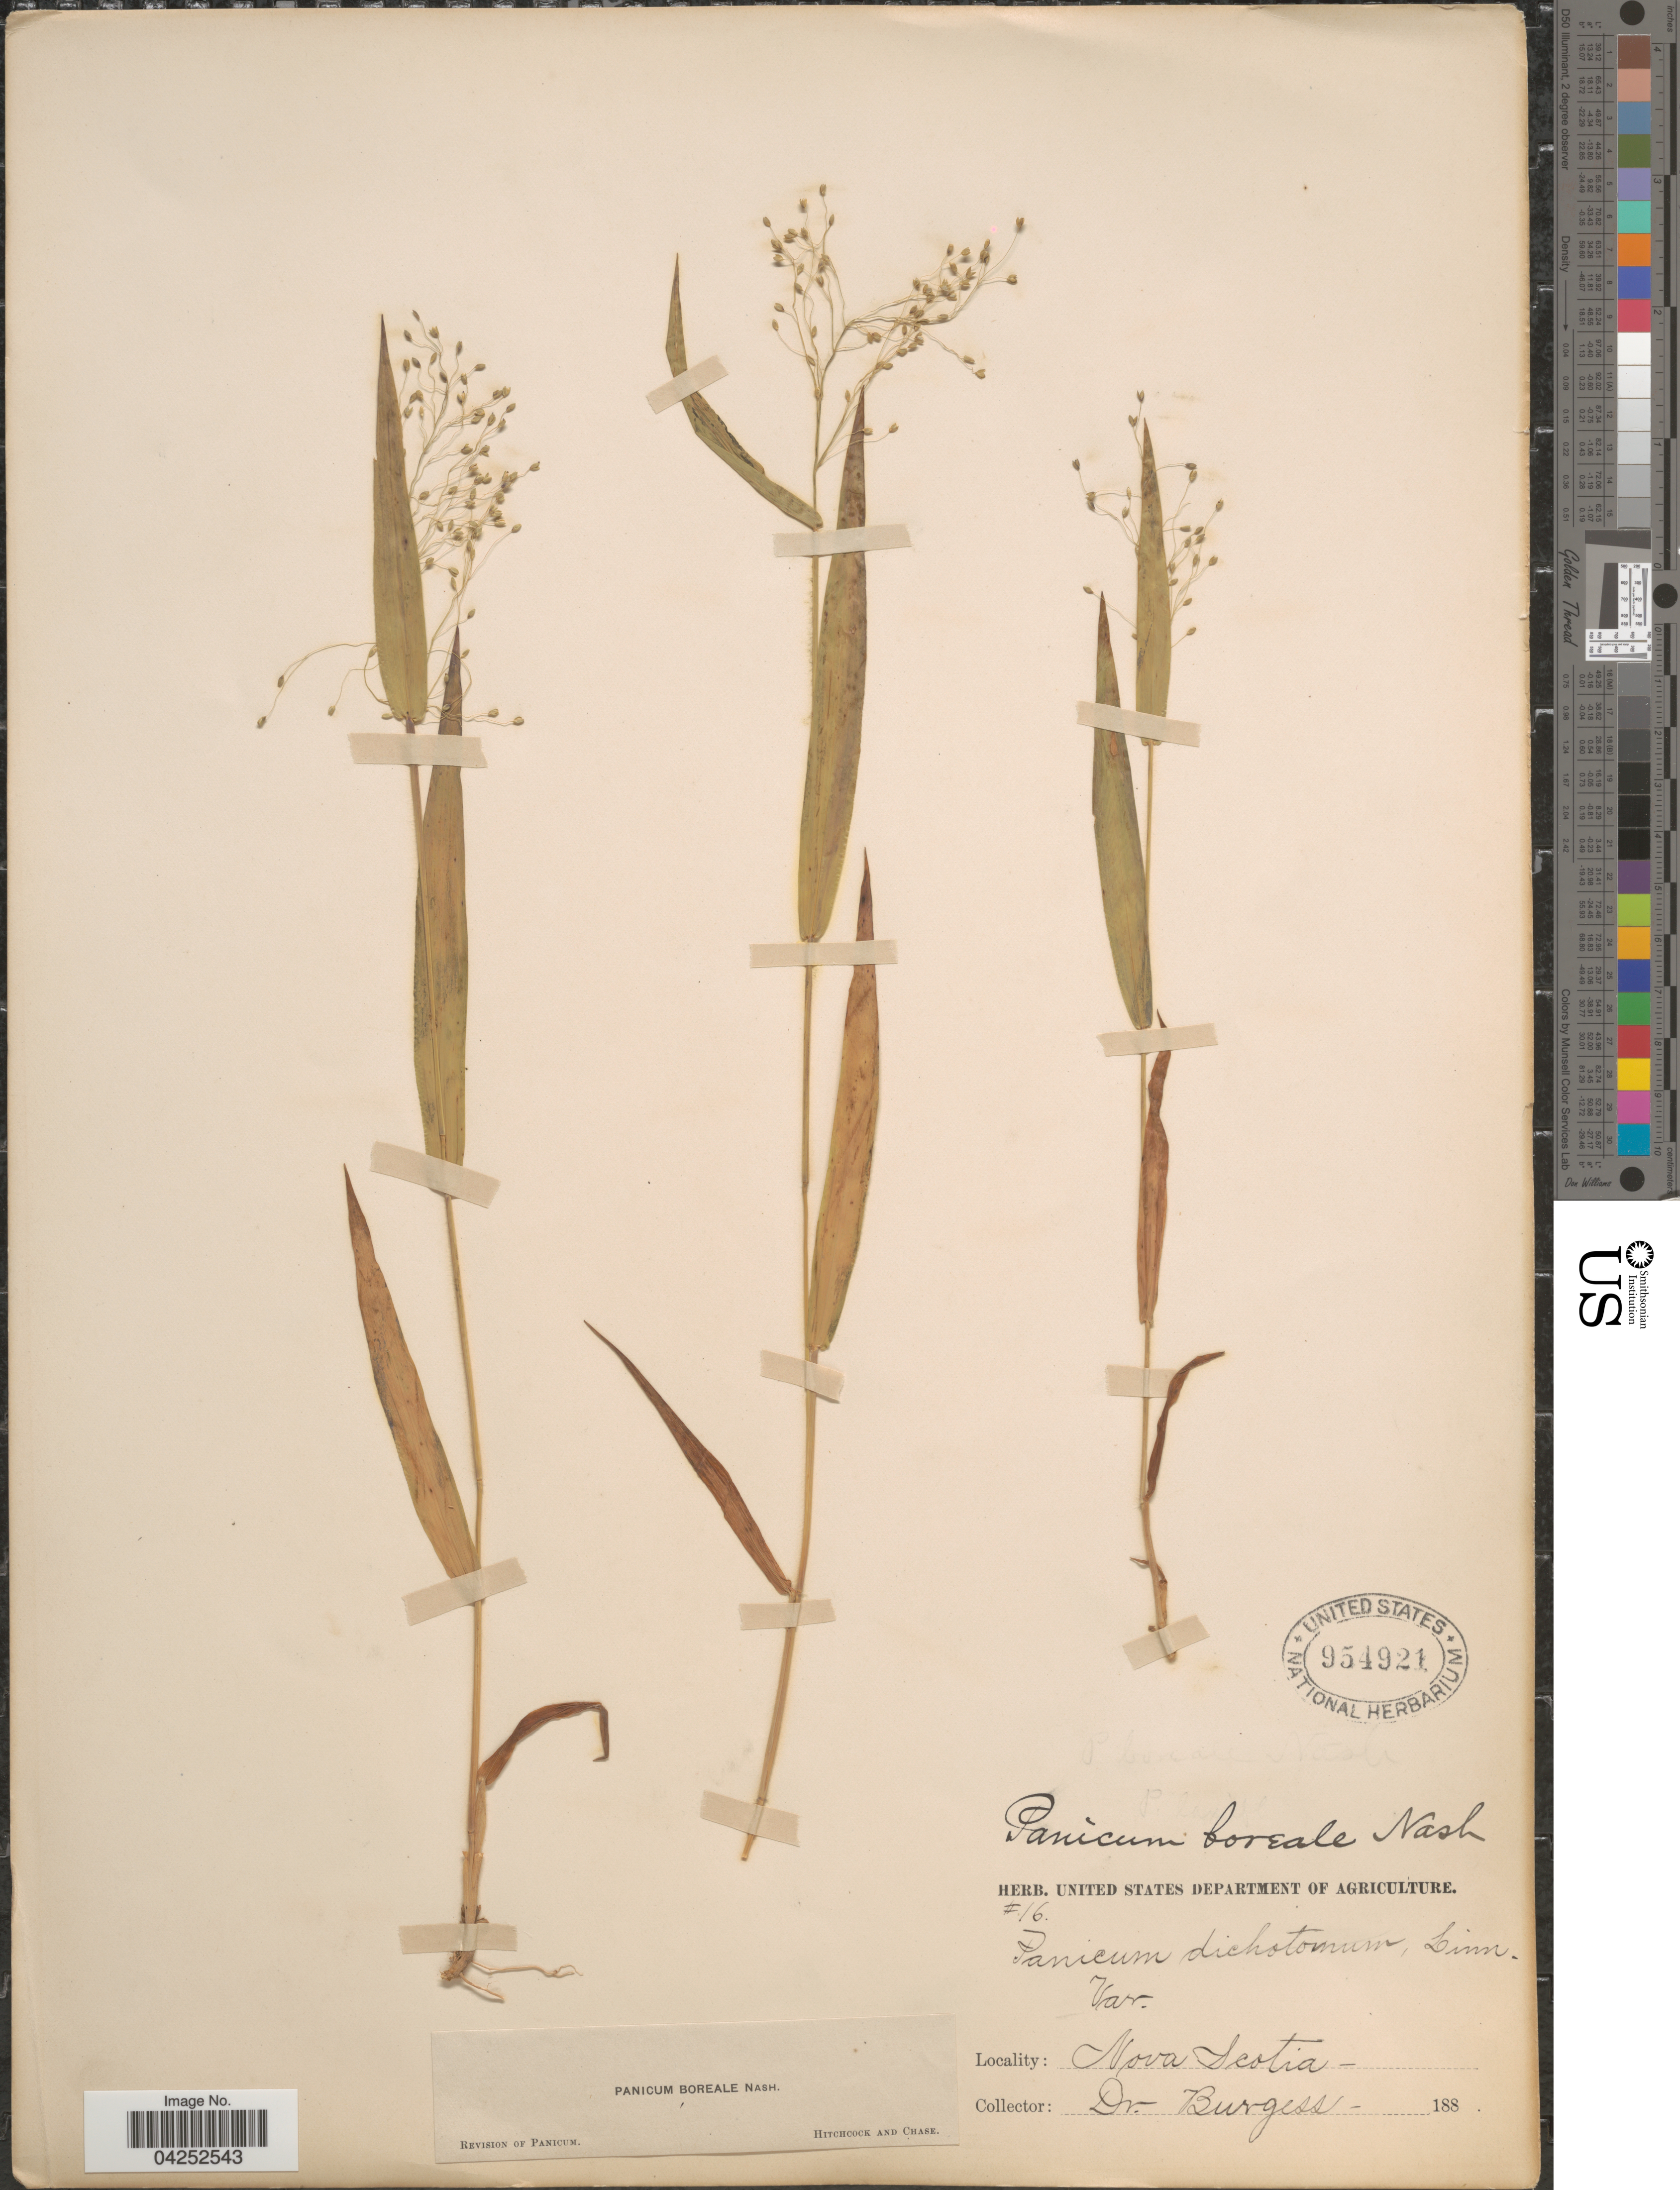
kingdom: Plantae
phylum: Tracheophyta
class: Liliopsida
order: Poales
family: Poaceae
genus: Dichanthelium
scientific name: Dichanthelium boreale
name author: (Nash) Freckmann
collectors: Burgess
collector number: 16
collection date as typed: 188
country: Canada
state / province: Nova Scotia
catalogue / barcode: US 954921